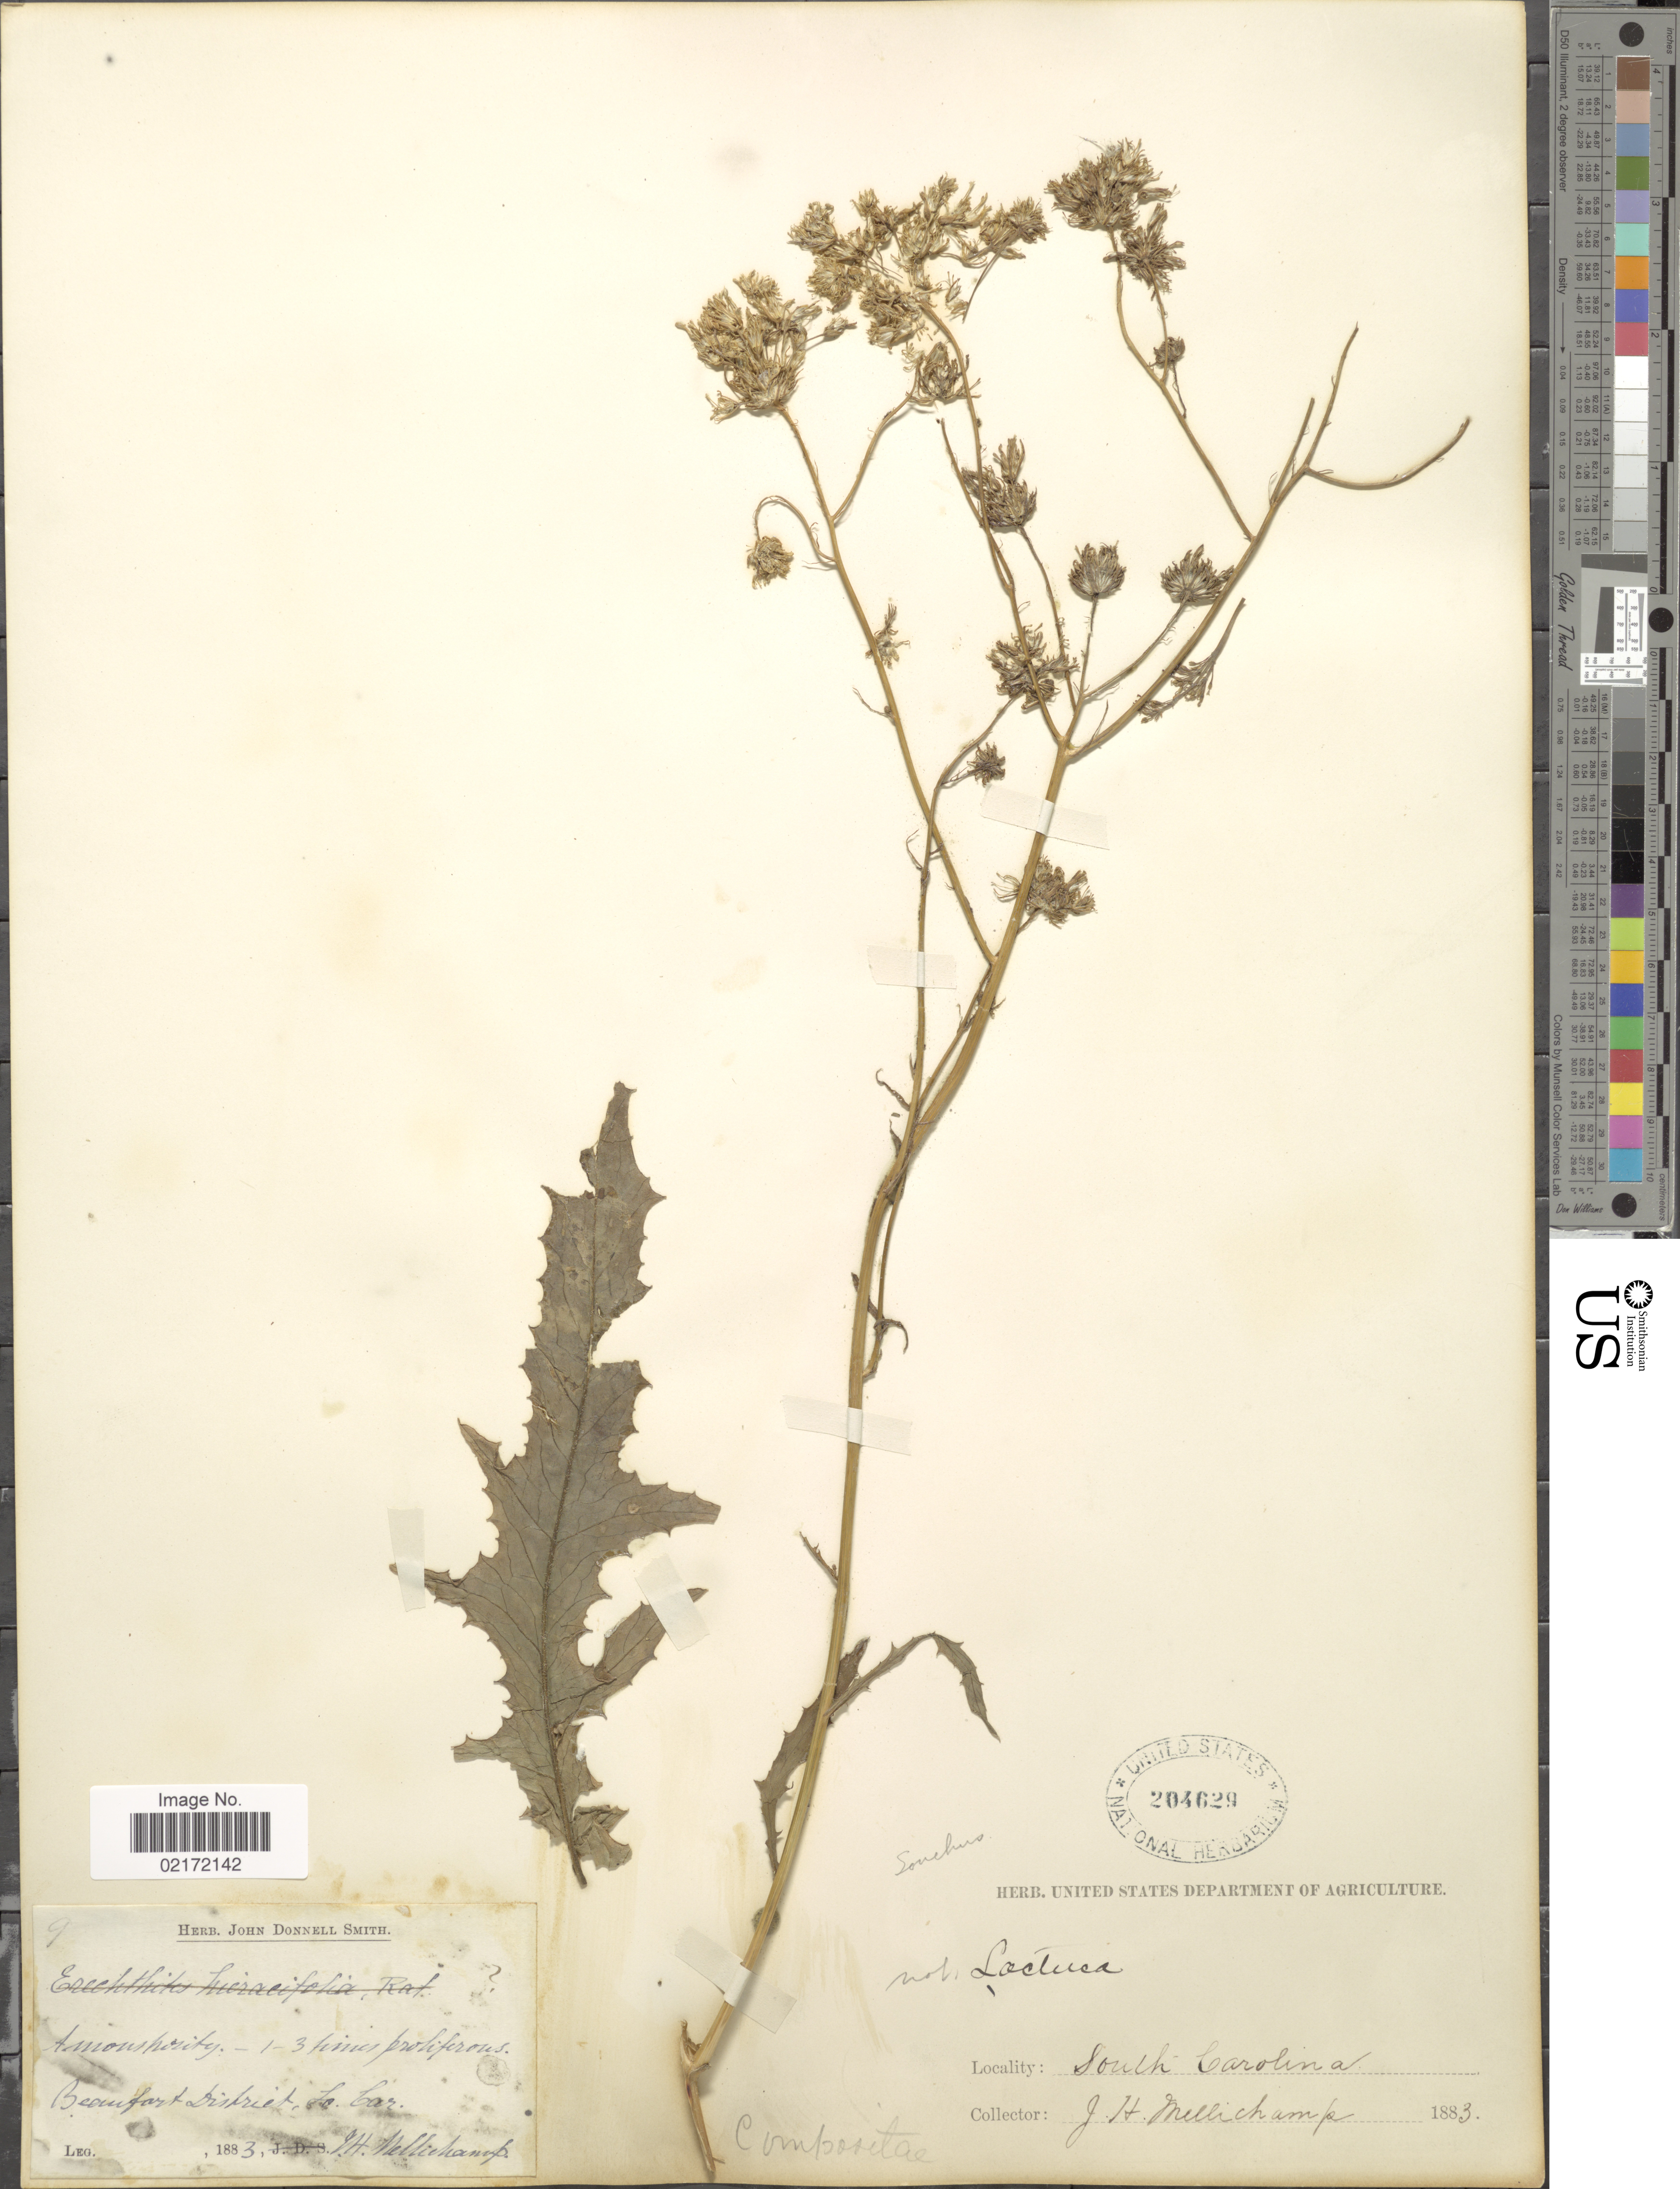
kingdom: Plantae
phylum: Tracheophyta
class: Magnoliopsida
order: Asterales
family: Asteraceae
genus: Sonchus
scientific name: Sonchus sp.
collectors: J. H. Mellichamp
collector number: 9 ?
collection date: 1883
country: United States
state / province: South Carolina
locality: Beaufort District, So. Car.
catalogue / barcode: US 204629